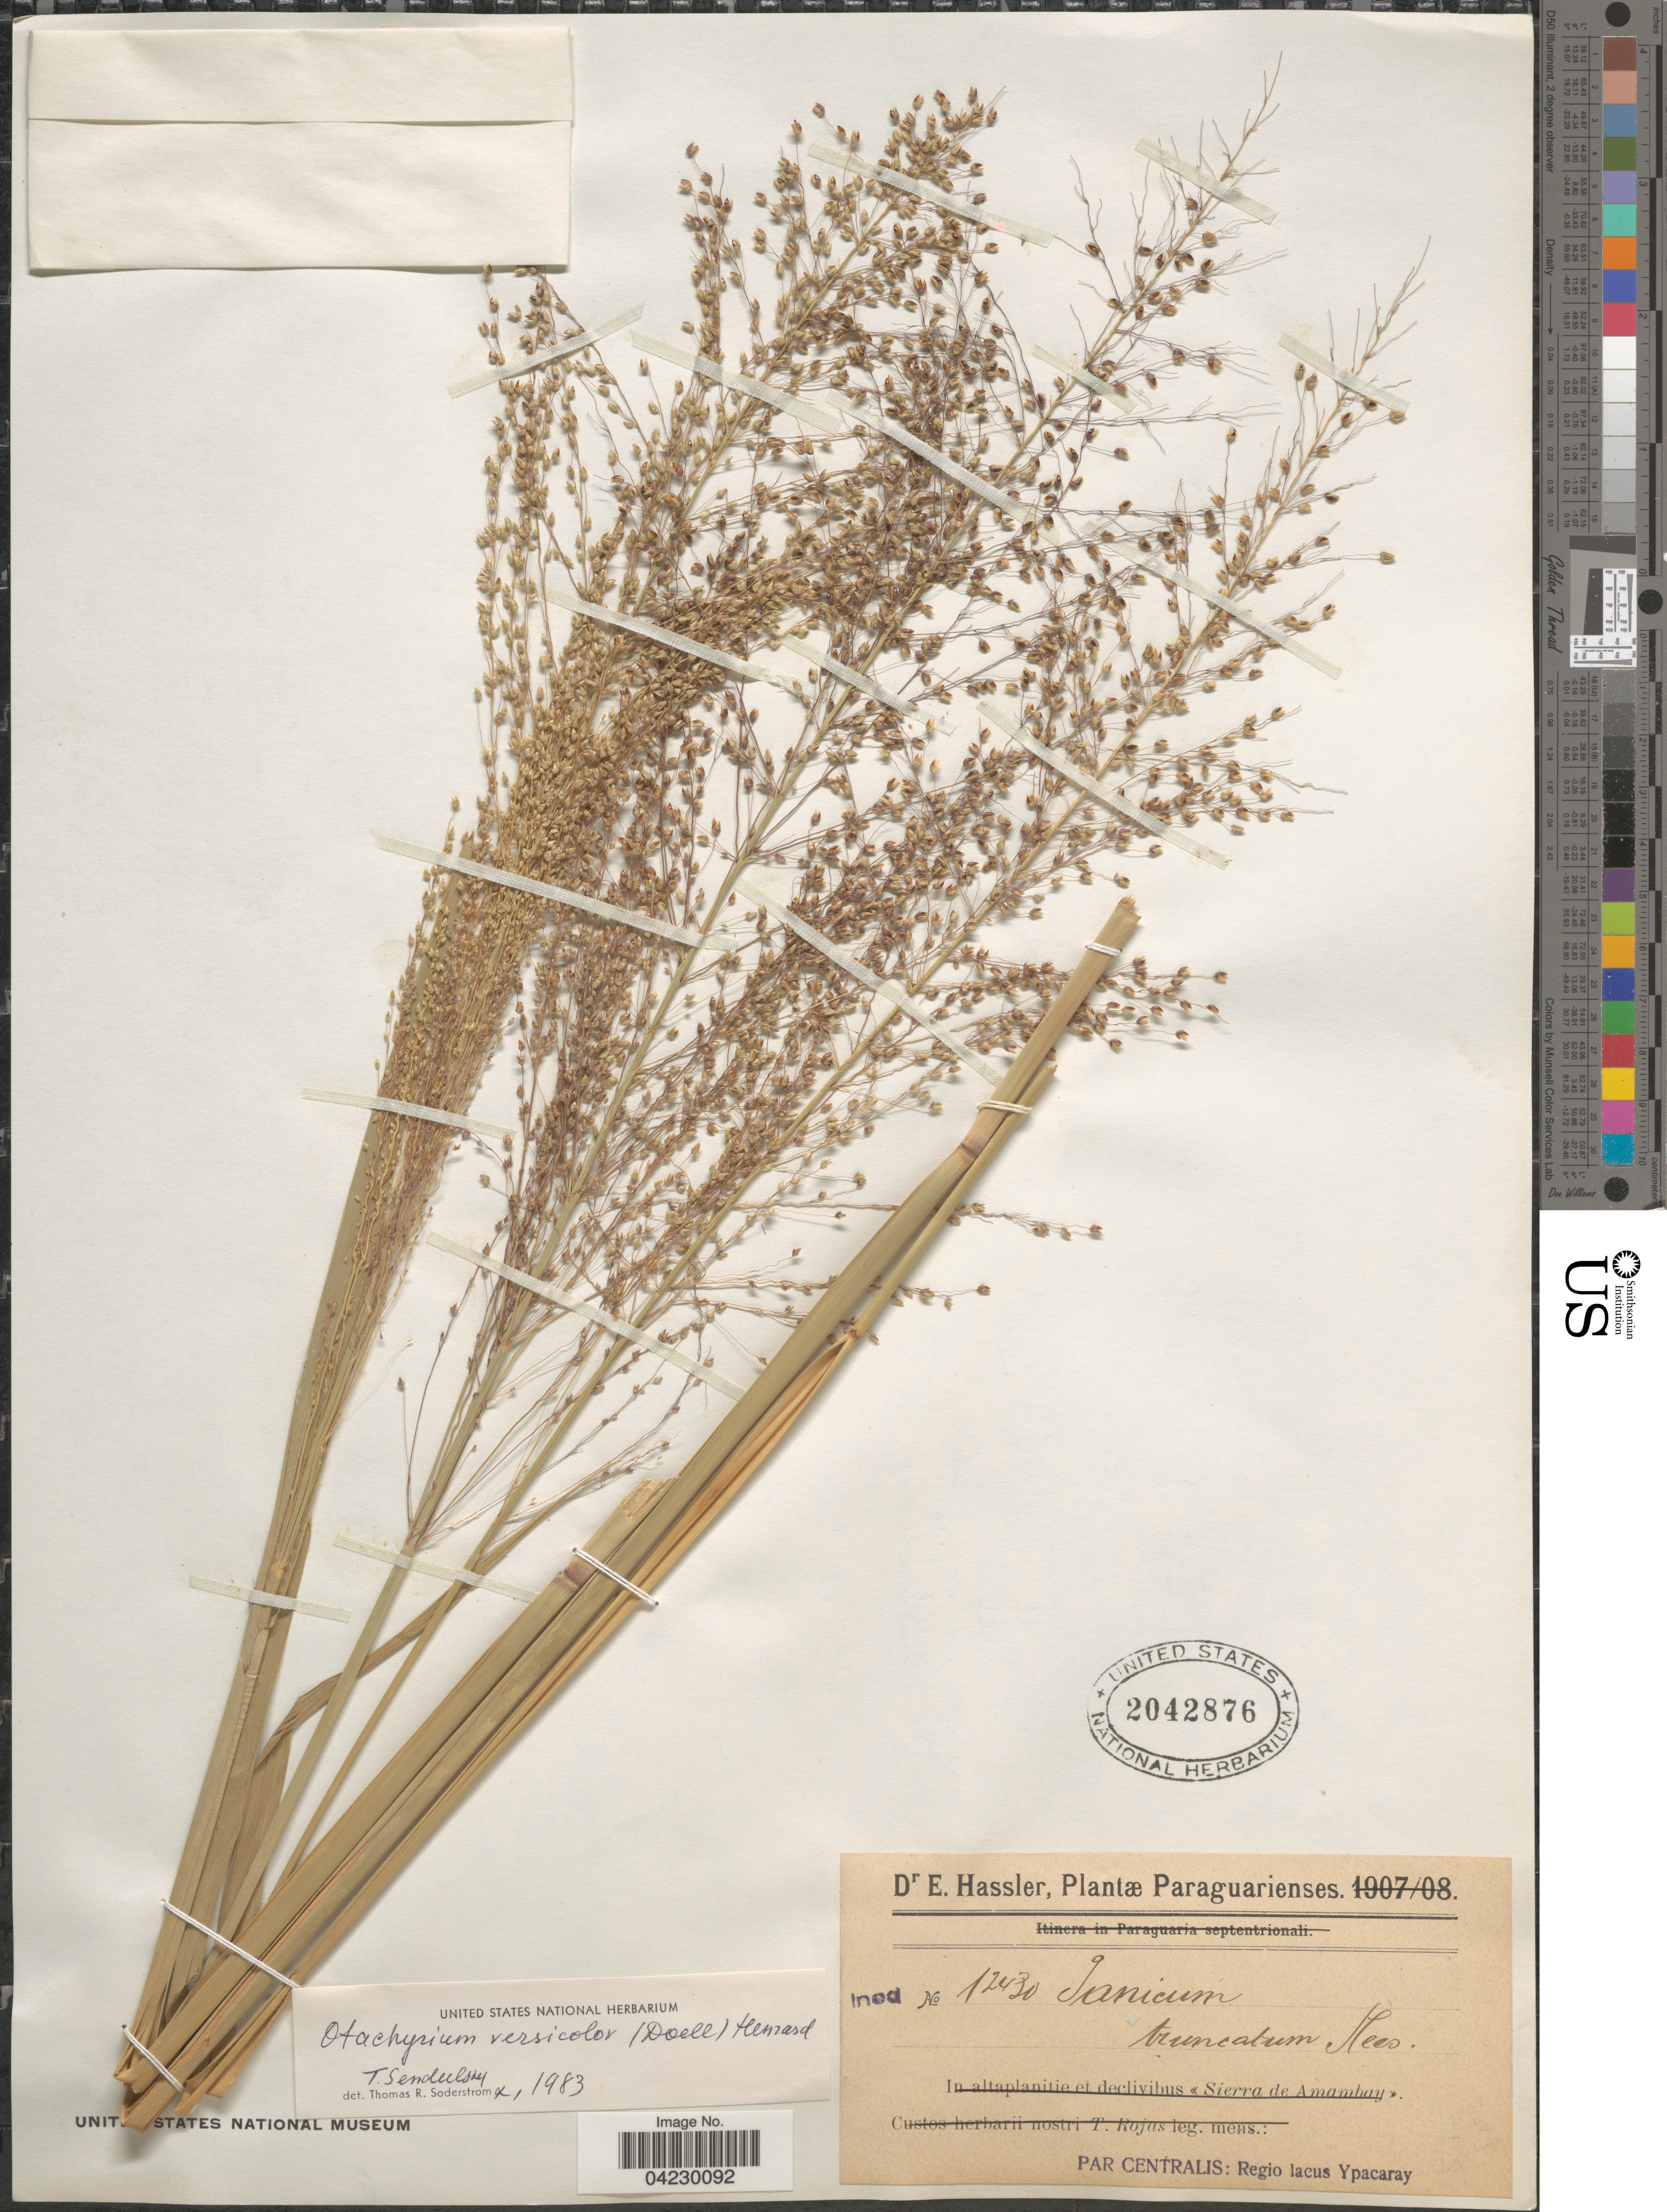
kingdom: Plantae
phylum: Tracheophyta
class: Liliopsida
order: Poales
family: Poaceae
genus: Otachyrium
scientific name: Otachyrium versicolor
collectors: E. Hassler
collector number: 12430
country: Paraguay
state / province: Paraguari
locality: Paraguarienses. Par Centralis: Regio lacus Ypacaray.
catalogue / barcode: US 2042876